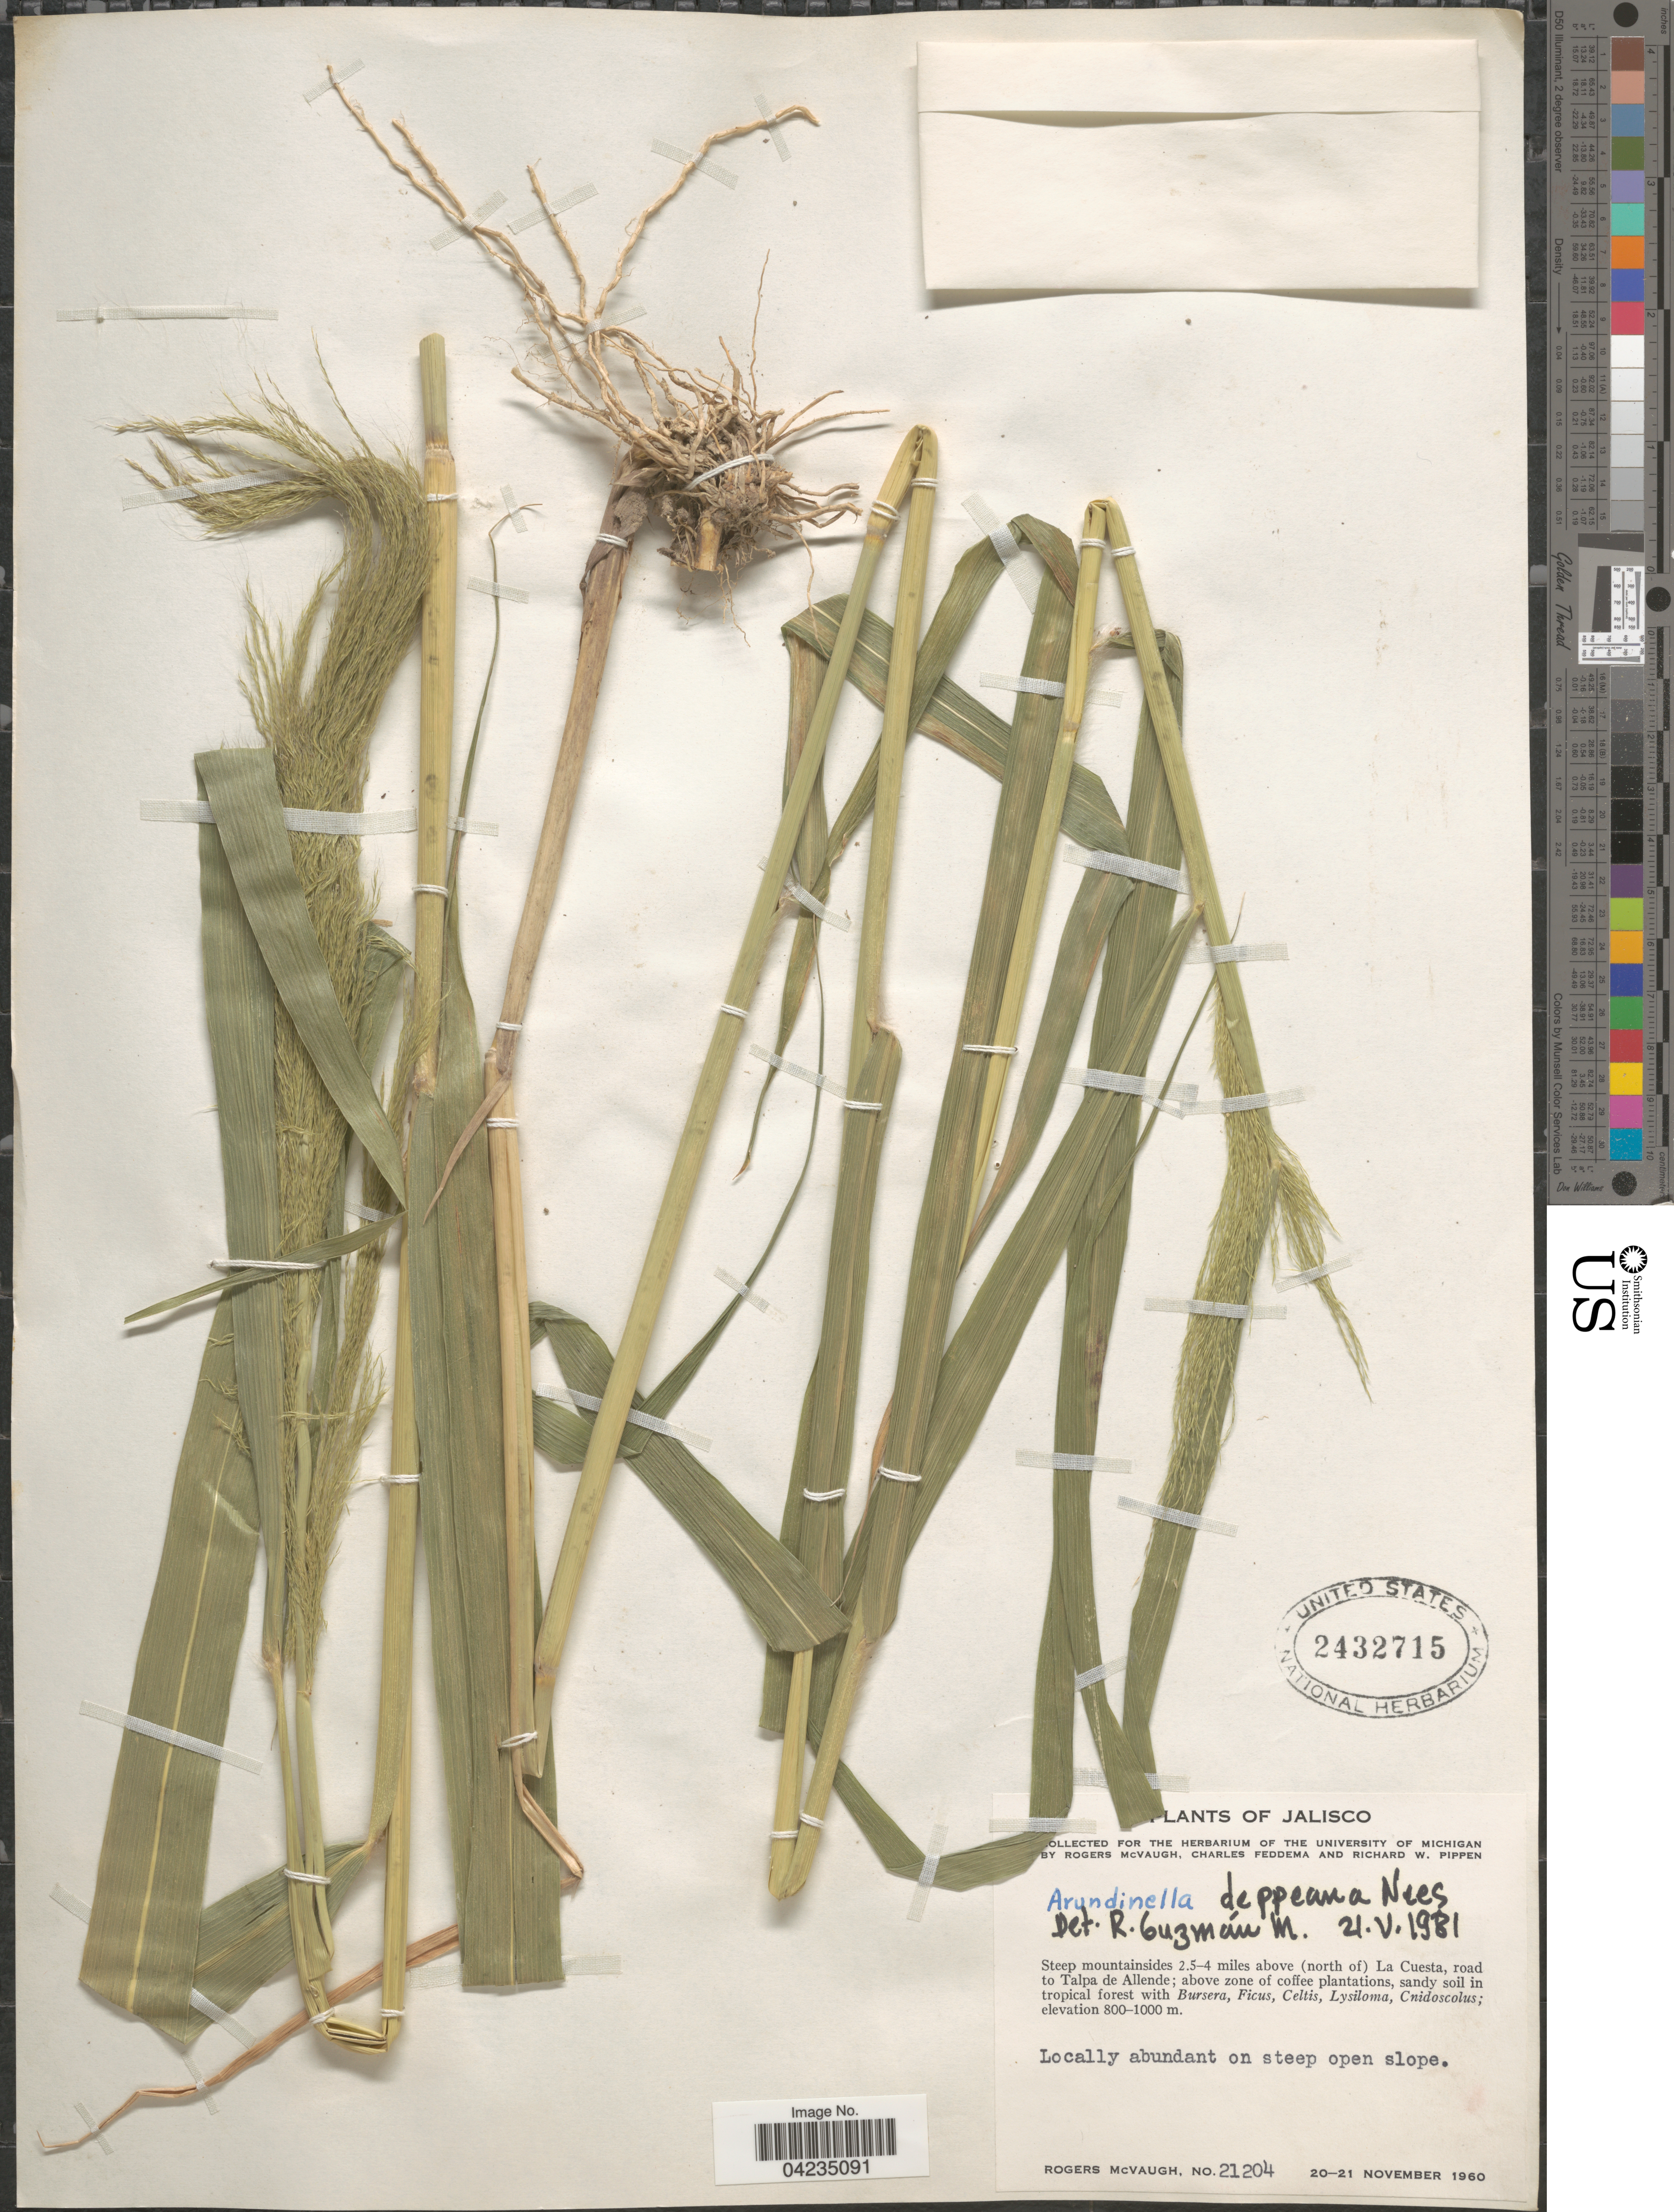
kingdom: Plantae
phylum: Tracheophyta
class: Liliopsida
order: Poales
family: Poaceae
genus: Arundinella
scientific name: Arundinella deppeana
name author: Nees ex Steud.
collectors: R. McVaugh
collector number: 21204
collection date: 1960-11-20/1960-11-21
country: Mexico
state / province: Jalisco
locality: Steep mountainsides 2.5-4 miles above (north of) La Cuesta, road to Talpa de Allende.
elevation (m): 800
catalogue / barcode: US 2432715